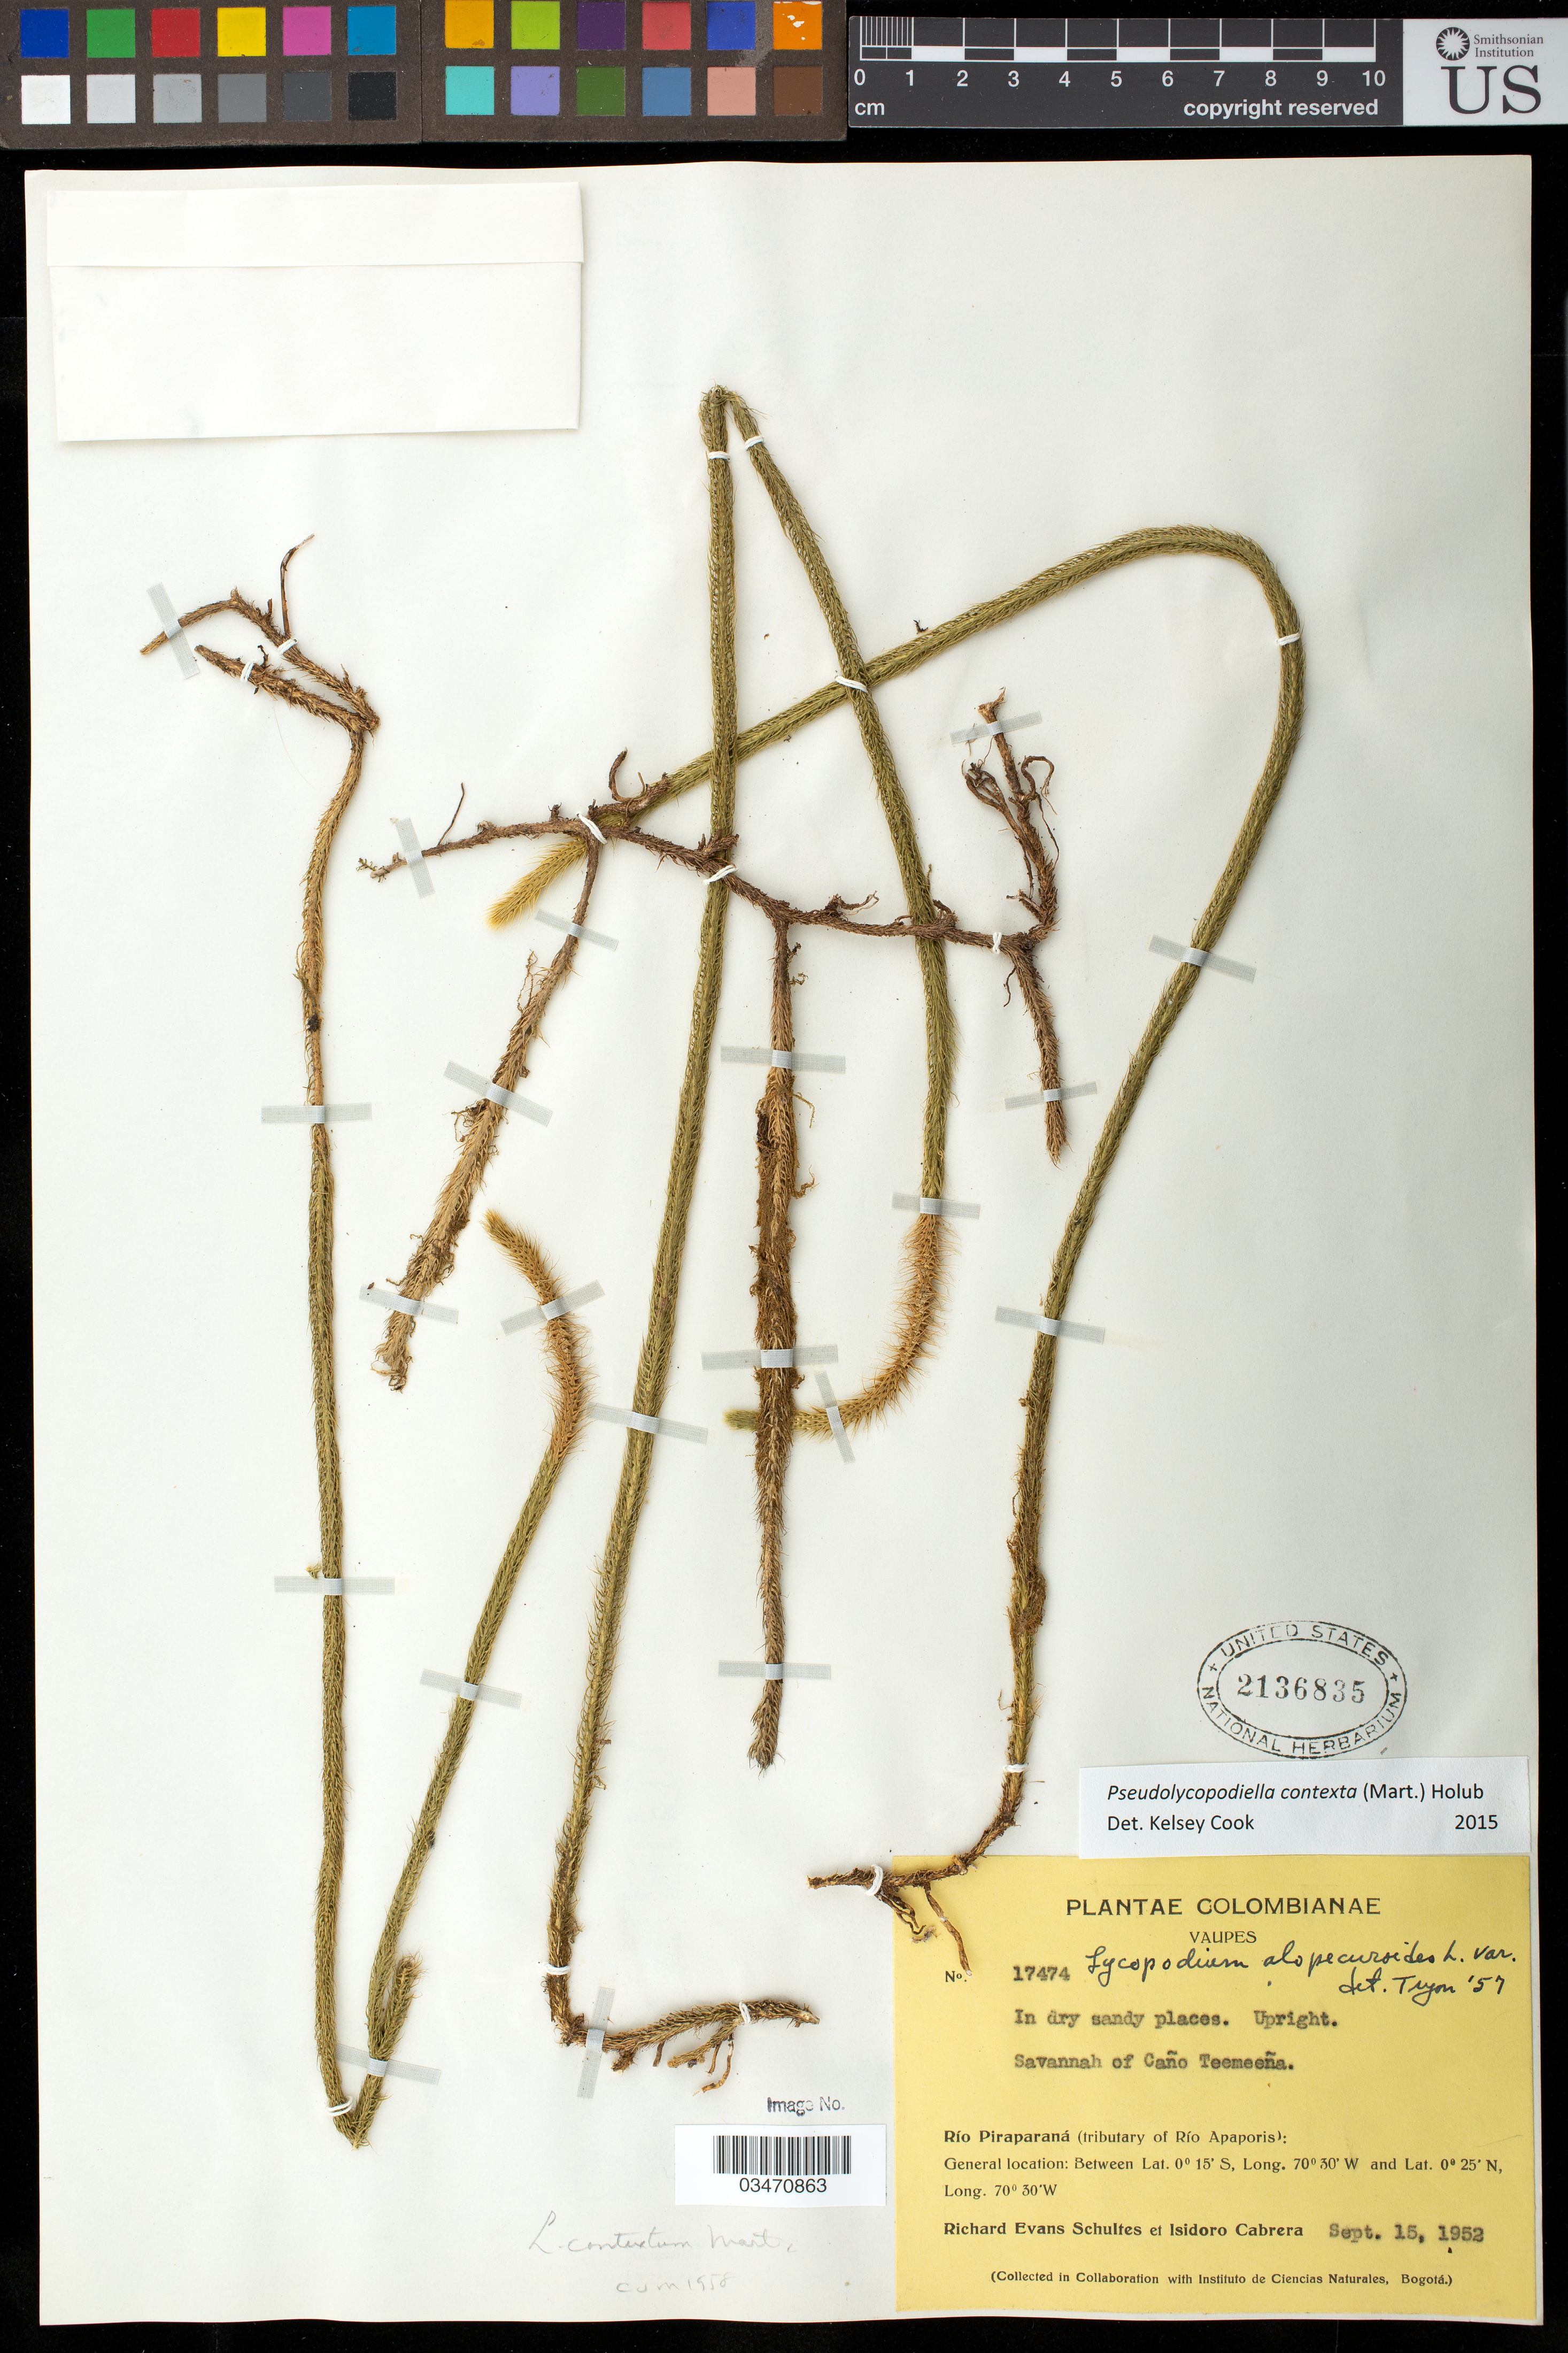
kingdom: Plantae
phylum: Tracheophyta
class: Lycopodiopsida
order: Lycopodiales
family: Lycopodiaceae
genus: Pseudolycopodiella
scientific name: Pseudolycopodiella contexta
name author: (C. Mart.) Holub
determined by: Cook, K.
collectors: R. E. Schultes & I. Cabrera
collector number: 17474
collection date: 1952-09-15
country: Colombia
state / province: Vaupés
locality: Savannah of Cano Teemeena, Rio Piraparana (tributary of Rio Apaporis)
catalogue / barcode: US 2136835